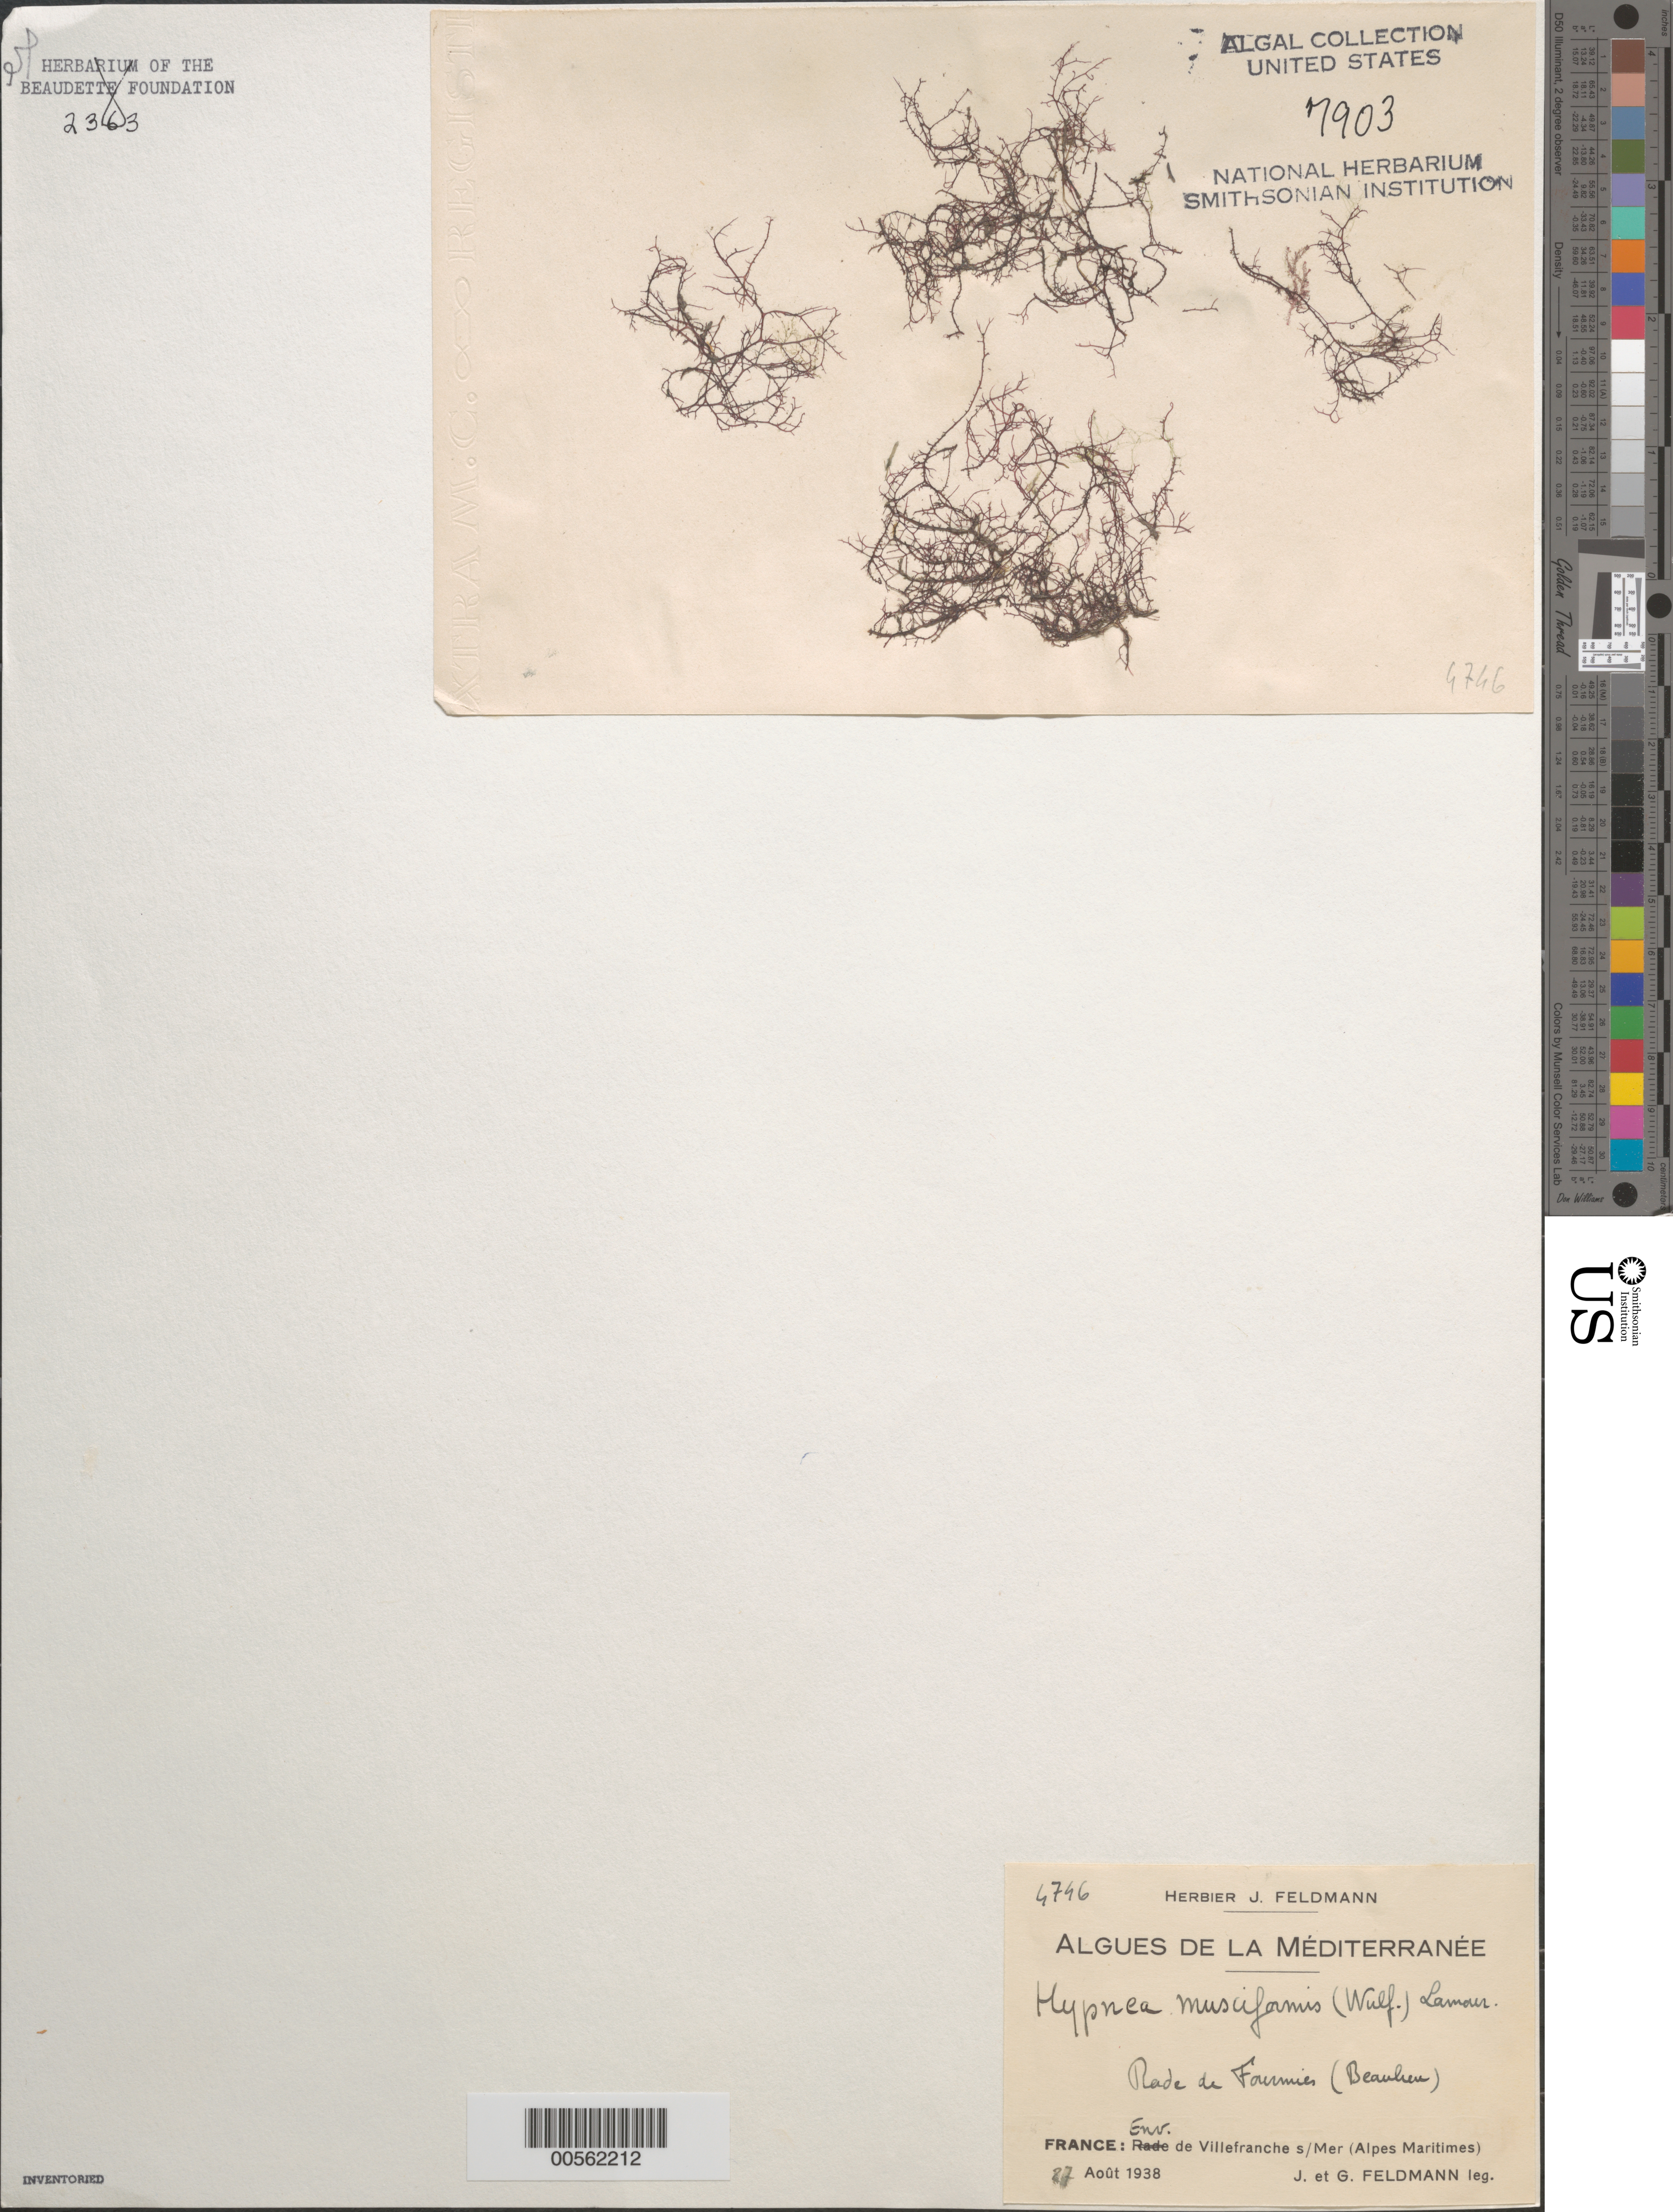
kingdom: Plantae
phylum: Rhodophyta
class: Florideophyceae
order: Gigartinales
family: Cystocloniaceae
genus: Hypnea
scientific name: Hypnea musciformis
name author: (Wulfen) J.V.Lamouroux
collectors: J. Feldmann & G. Feldmann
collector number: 4746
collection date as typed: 27 Aug 1938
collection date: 1938-08-27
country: France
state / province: Provence-Alpes-Côte d'Azur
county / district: Alpes-Maritimes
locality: Faumier, Beaulieu, near Villefranche sur Mer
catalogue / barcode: US 7903